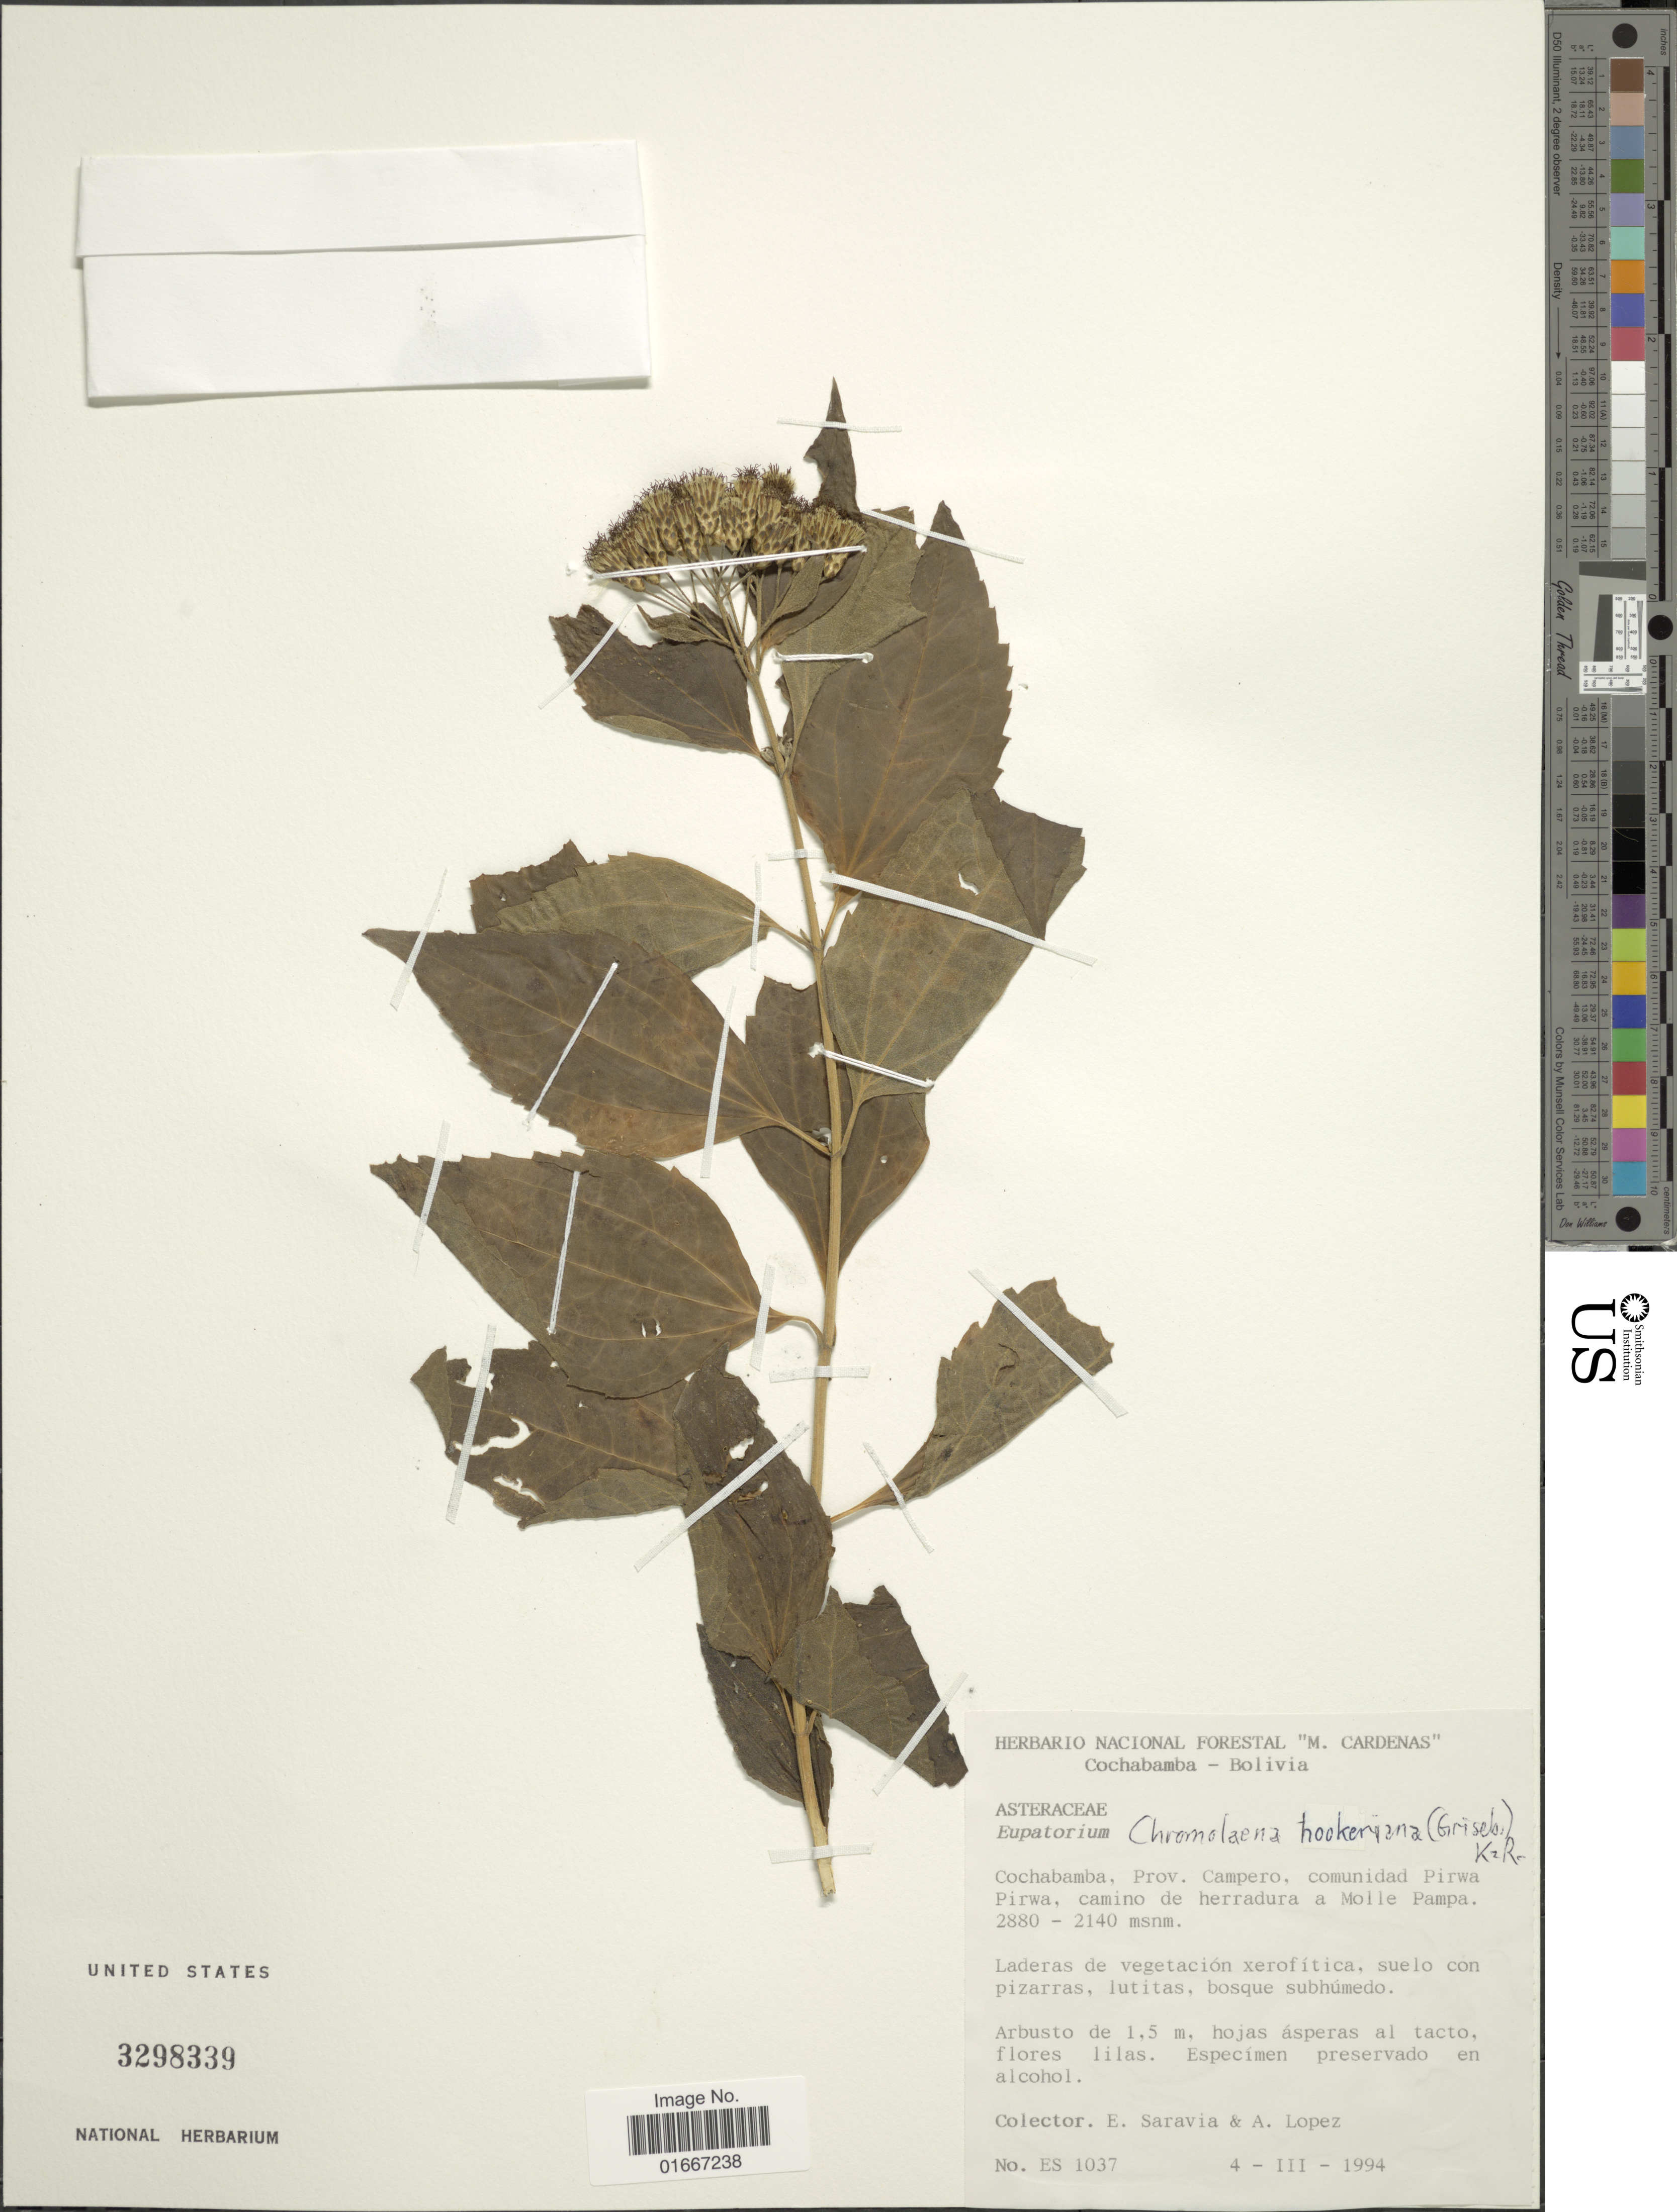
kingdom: Plantae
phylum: Tracheophyta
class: Magnoliopsida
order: Asterales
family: Asteraceae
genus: Chromolaena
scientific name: Chromolaena hookeriana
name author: (Griseb.) R.M. King & H. Rob.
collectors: E. Saravia & A. Lopez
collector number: ES1037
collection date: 1994-03-04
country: Bolivia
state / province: Cochabamba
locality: Prov. Campero, comunidad Pirwa Pirwa, camino de herradura a Molle Pampa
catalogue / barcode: US 3298339